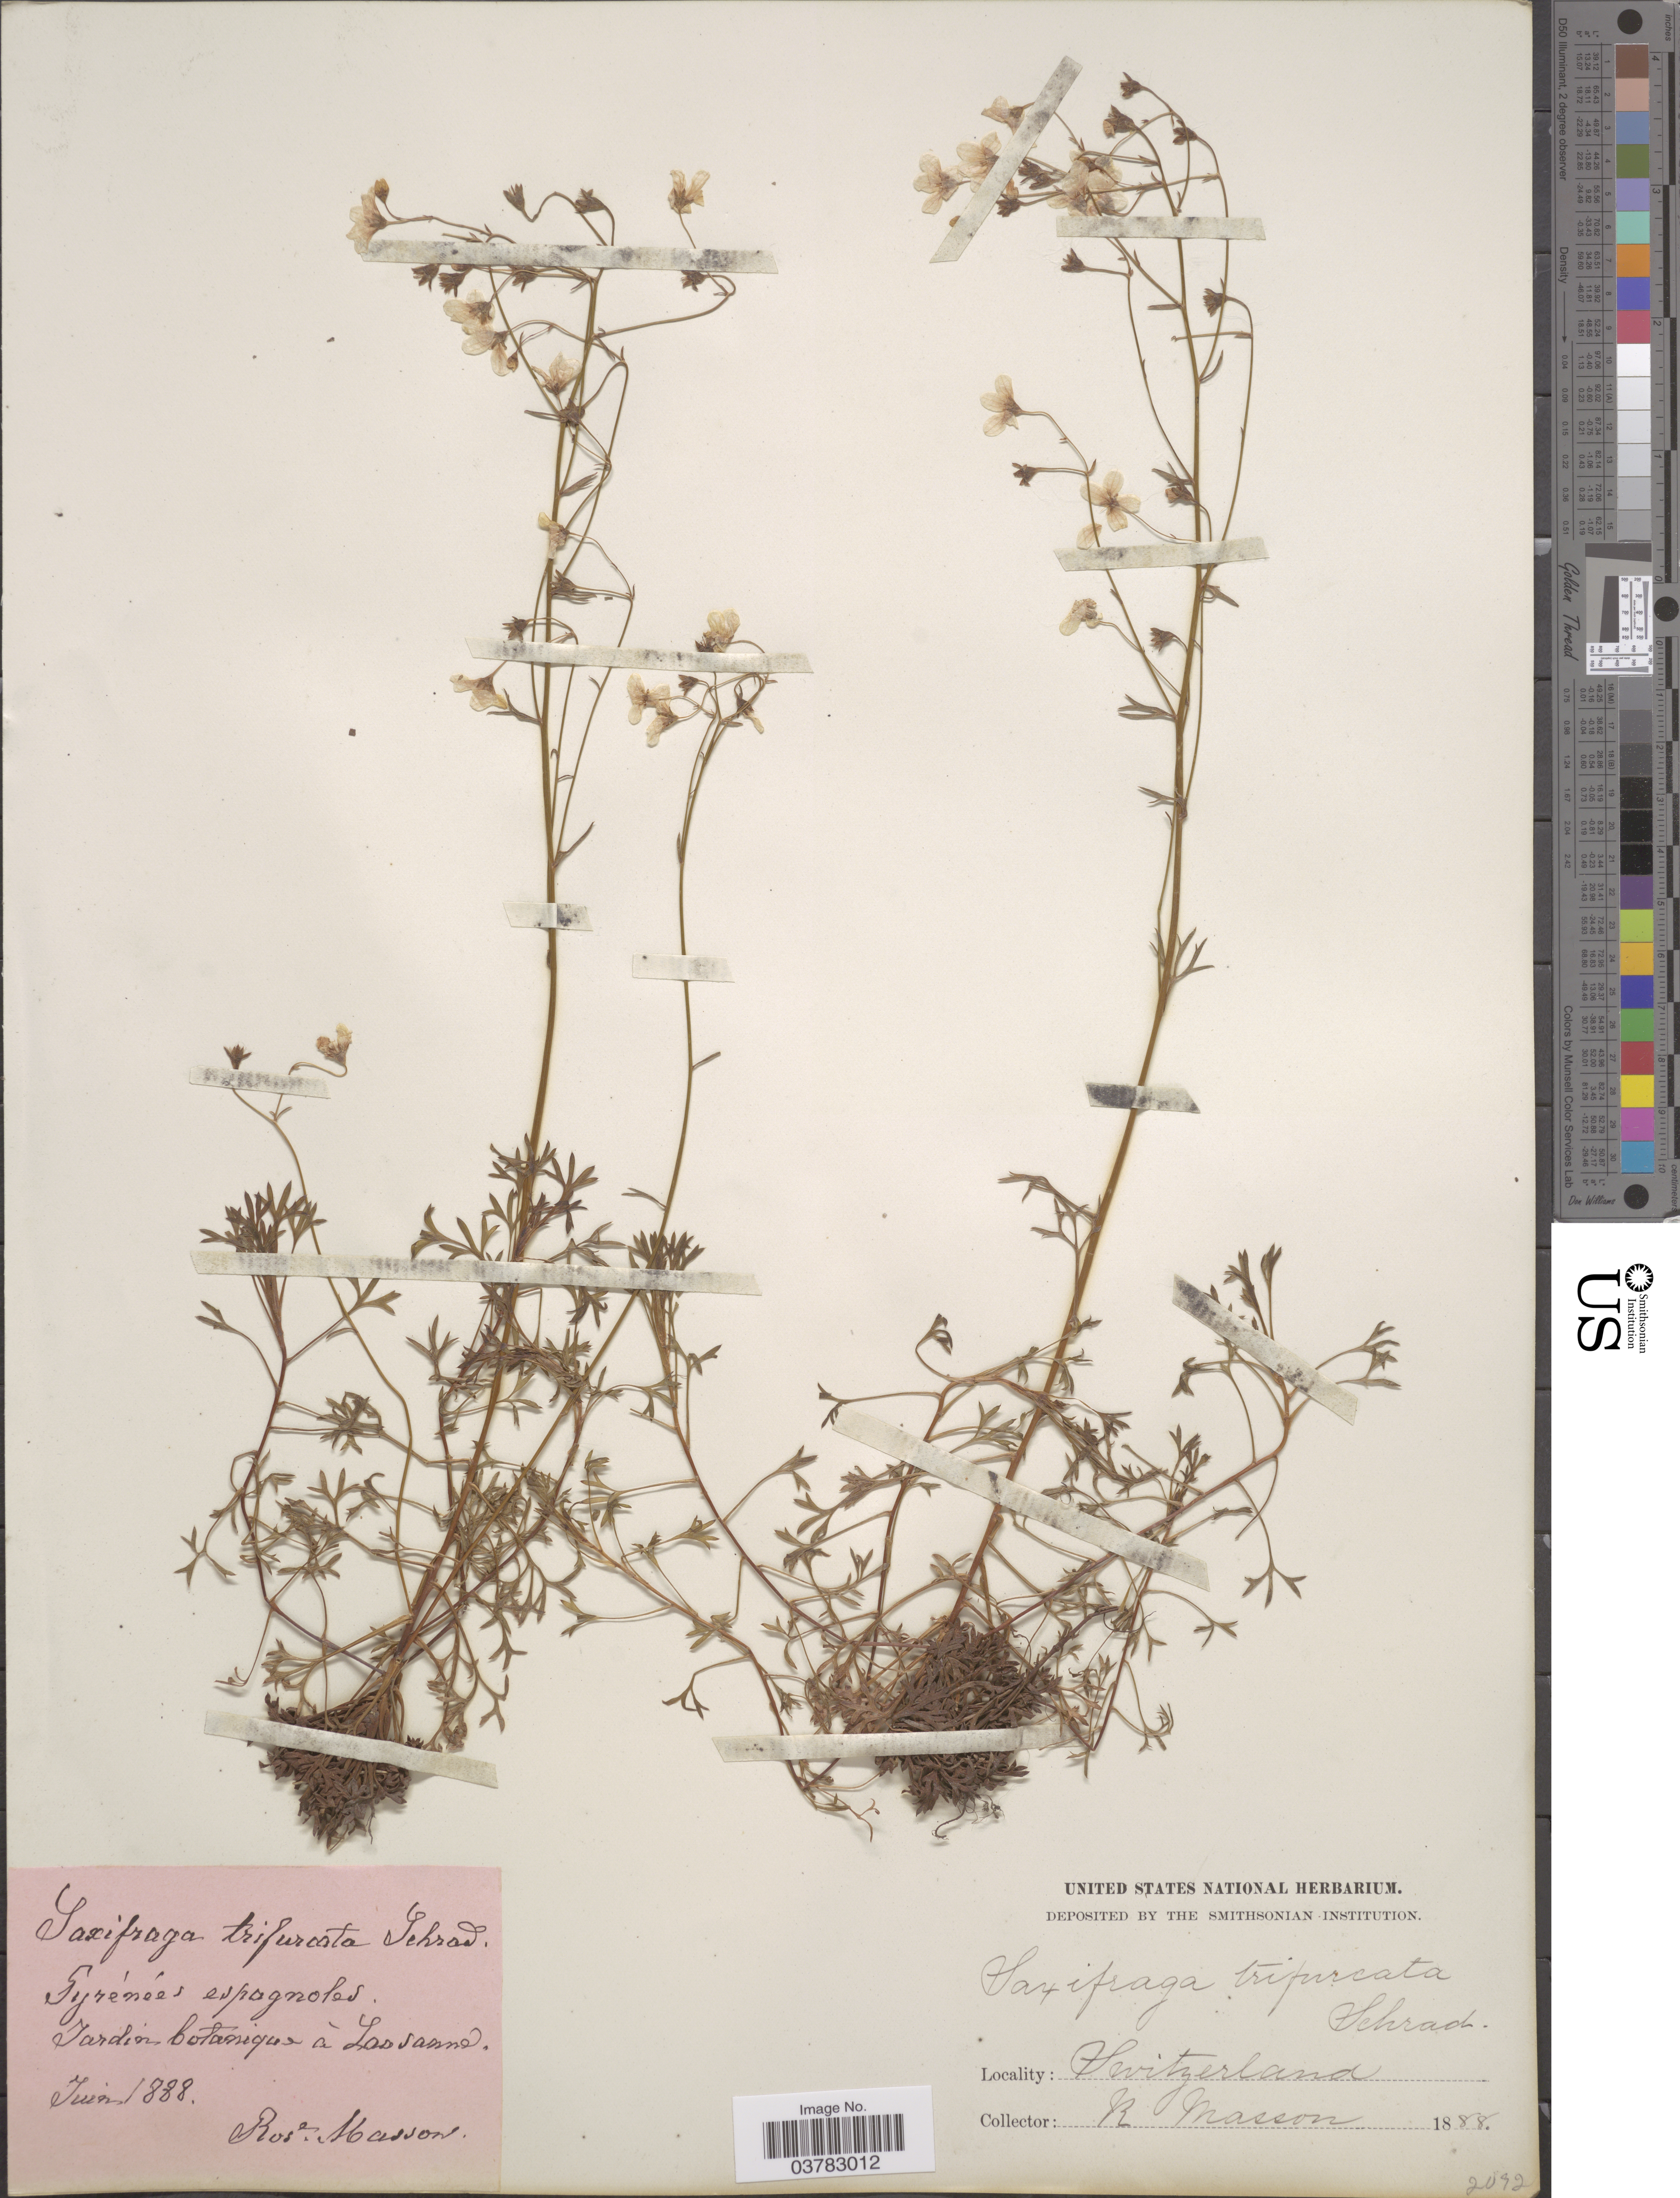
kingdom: Plantae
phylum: Tracheophyta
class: Magnoliopsida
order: Saxifragales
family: Saxifragaceae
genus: Saxifraga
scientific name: Saxifraga trifurcata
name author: Schrad.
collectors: R. Masson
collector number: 2092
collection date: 1888-06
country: Switzerland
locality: Pyrenées espagnoles. Jardin botanique à Lausanne.